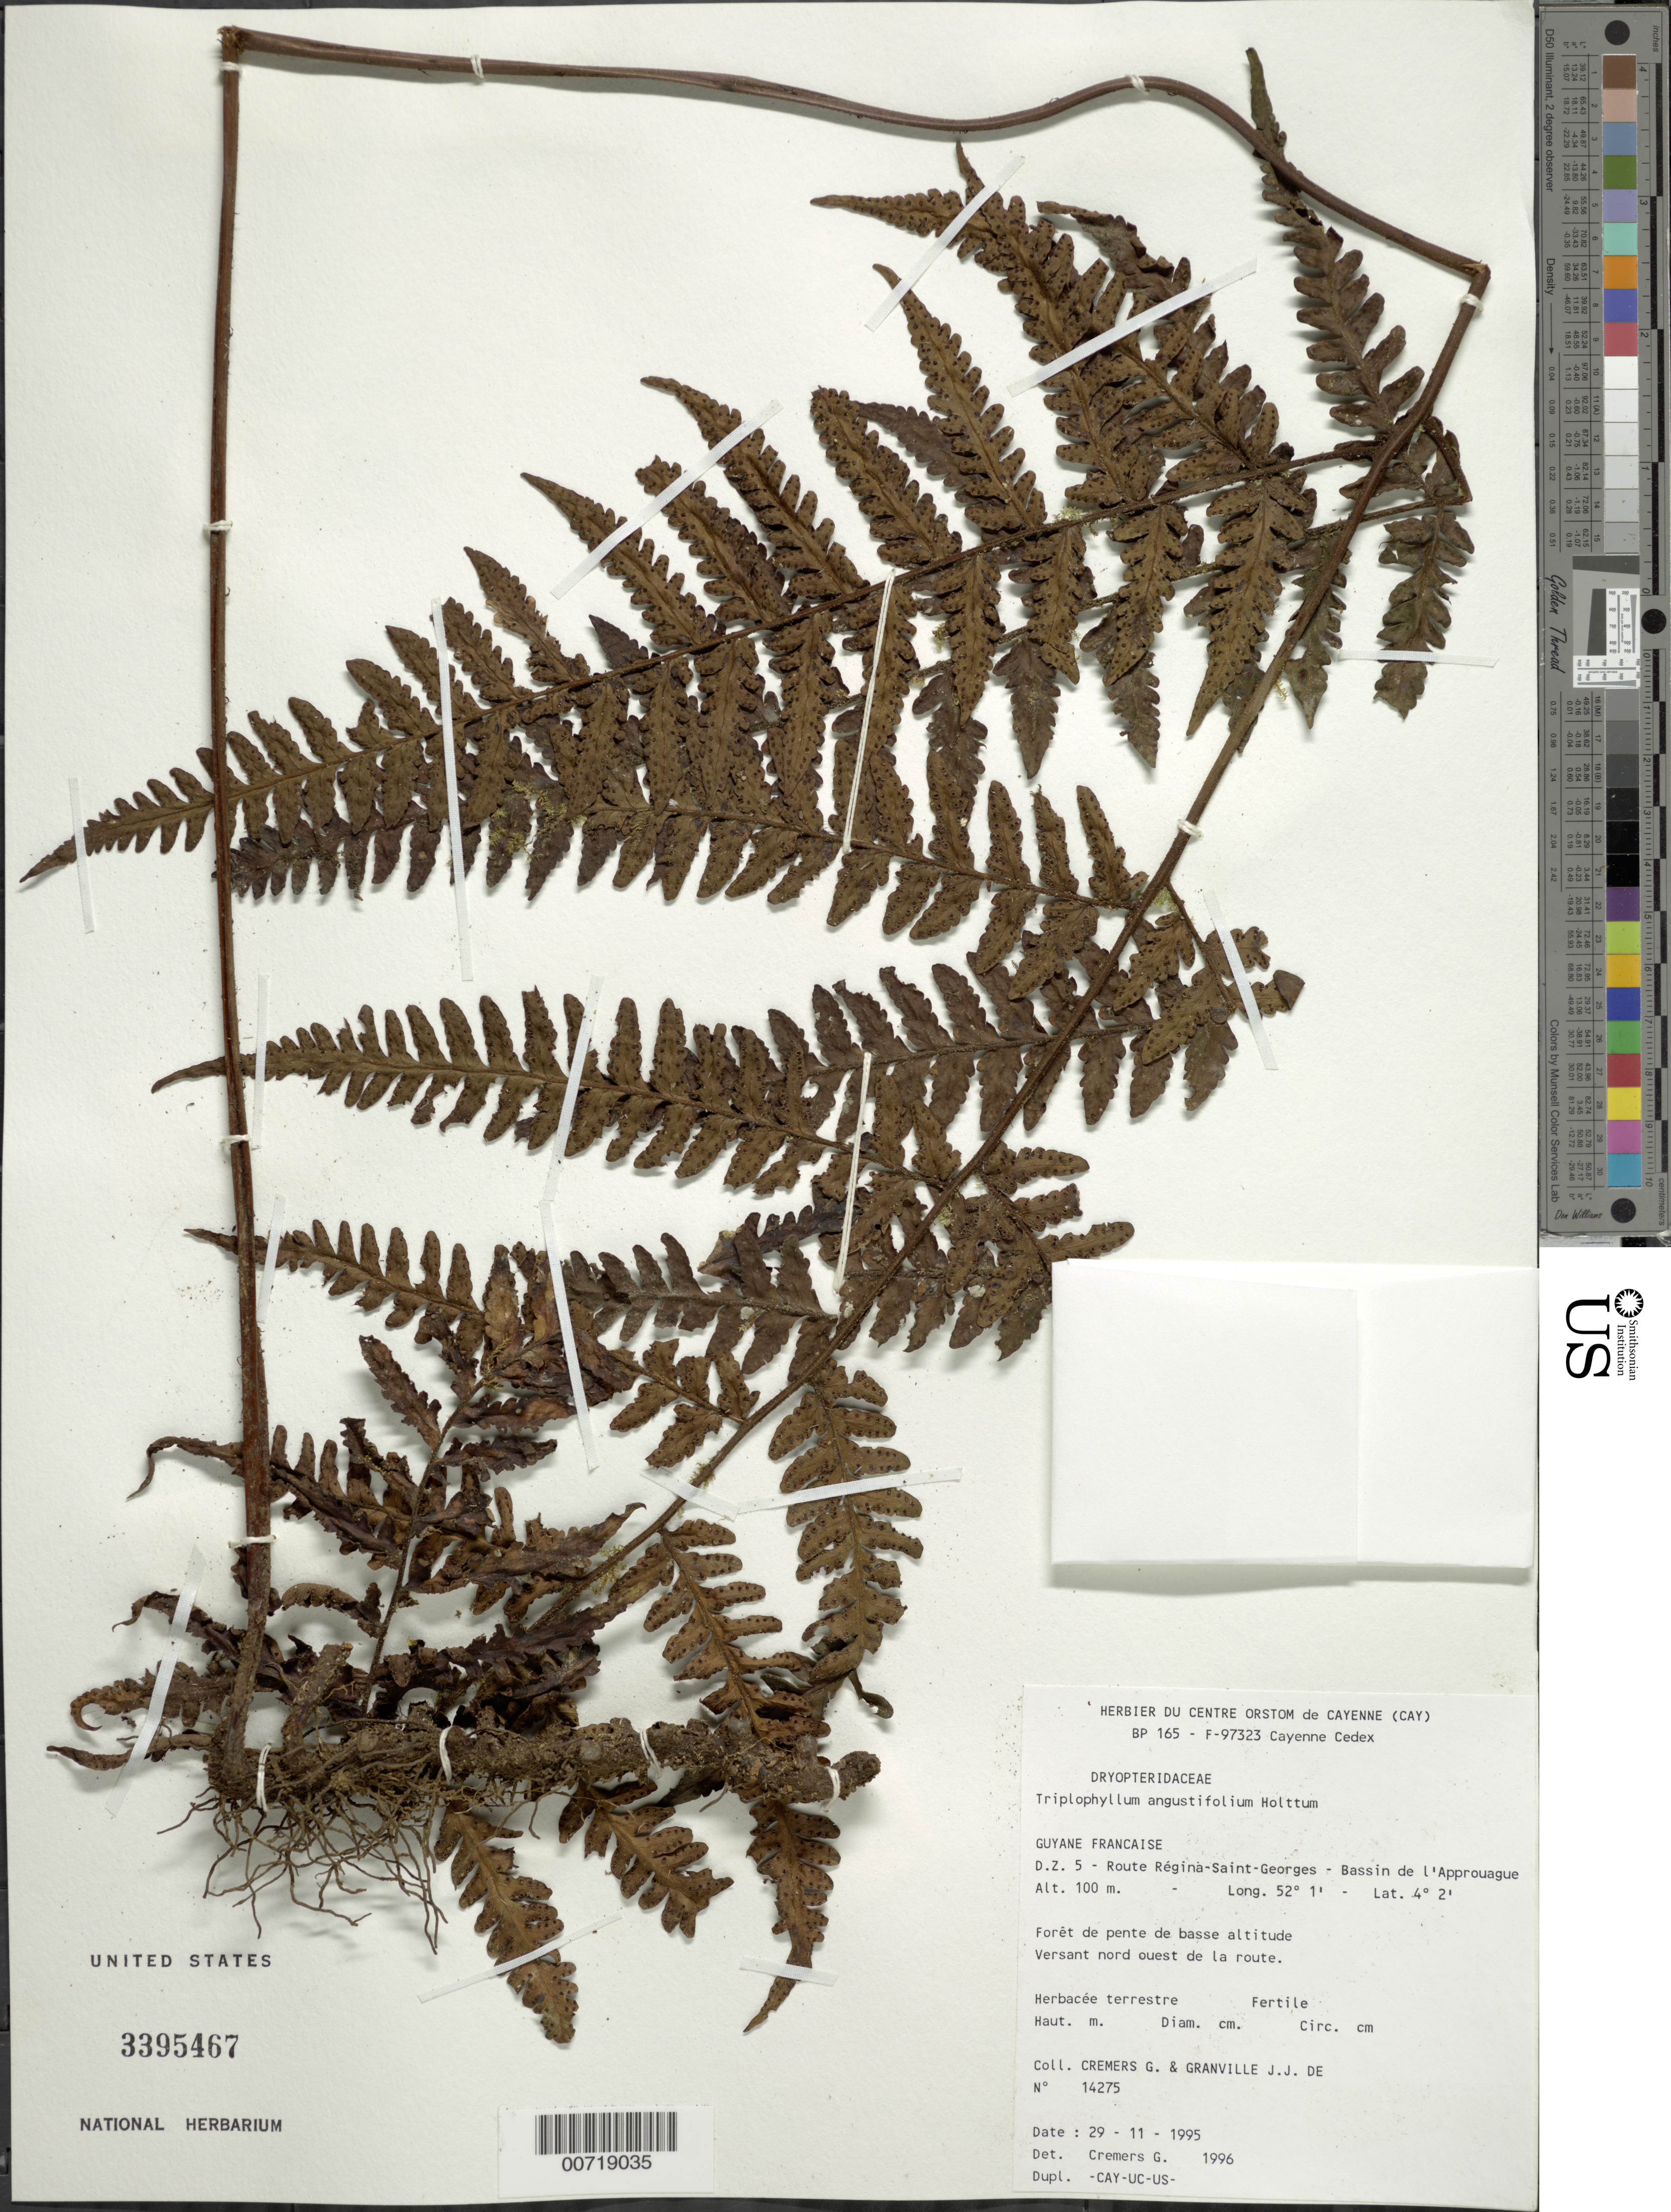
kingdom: Plantae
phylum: Tracheophyta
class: Polypodiopsida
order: Polypodiales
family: Tectariaceae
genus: Triplophyllum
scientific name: Triplophyllum angustifolium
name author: Holttum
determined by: Cremers, Georges A.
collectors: G. Cremers & J.-J. de Granville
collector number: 14275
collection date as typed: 29-Nov-95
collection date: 1995-11-29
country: French Guiana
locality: Route Regina-Saint-Georges, D.Z. 5, Bassin de l'Approuague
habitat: Low slope forest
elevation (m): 100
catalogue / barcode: US 3395467